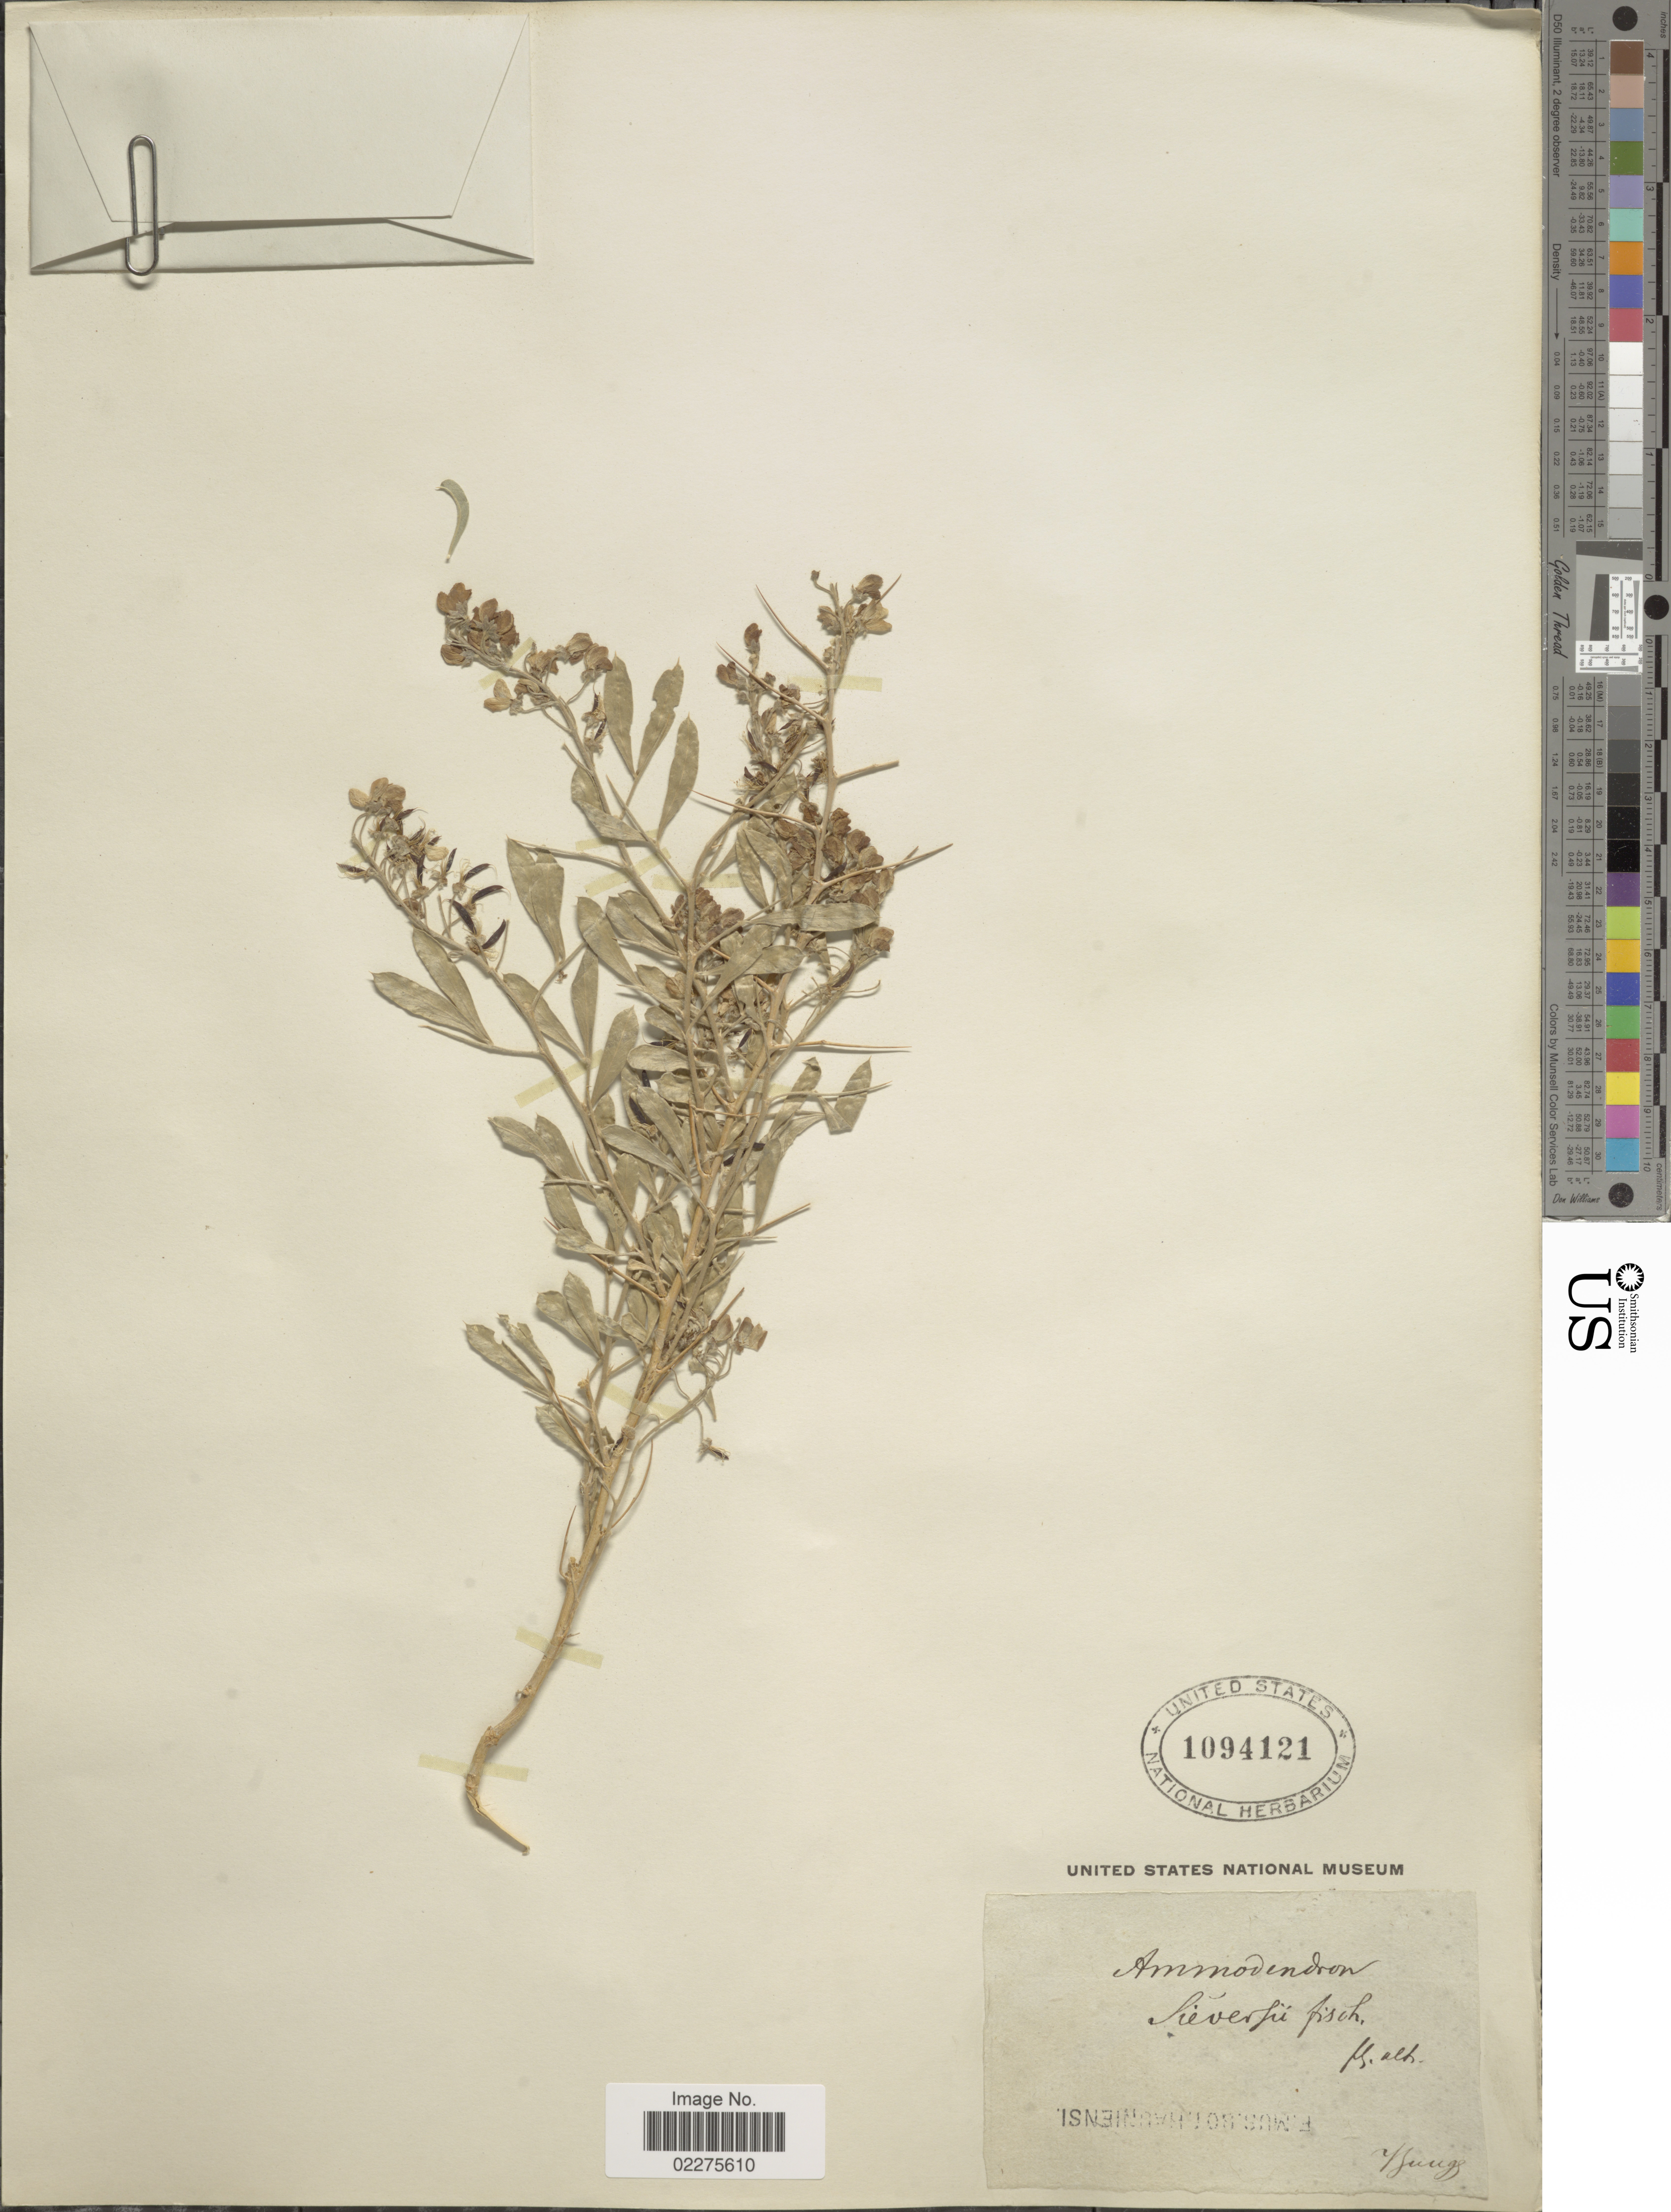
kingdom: Plantae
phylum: Tracheophyta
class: Magnoliopsida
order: Fabales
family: Fabaceae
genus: Ammodendron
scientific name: Ammodendron sieversii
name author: DC.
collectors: Huugs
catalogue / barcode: US 1094121